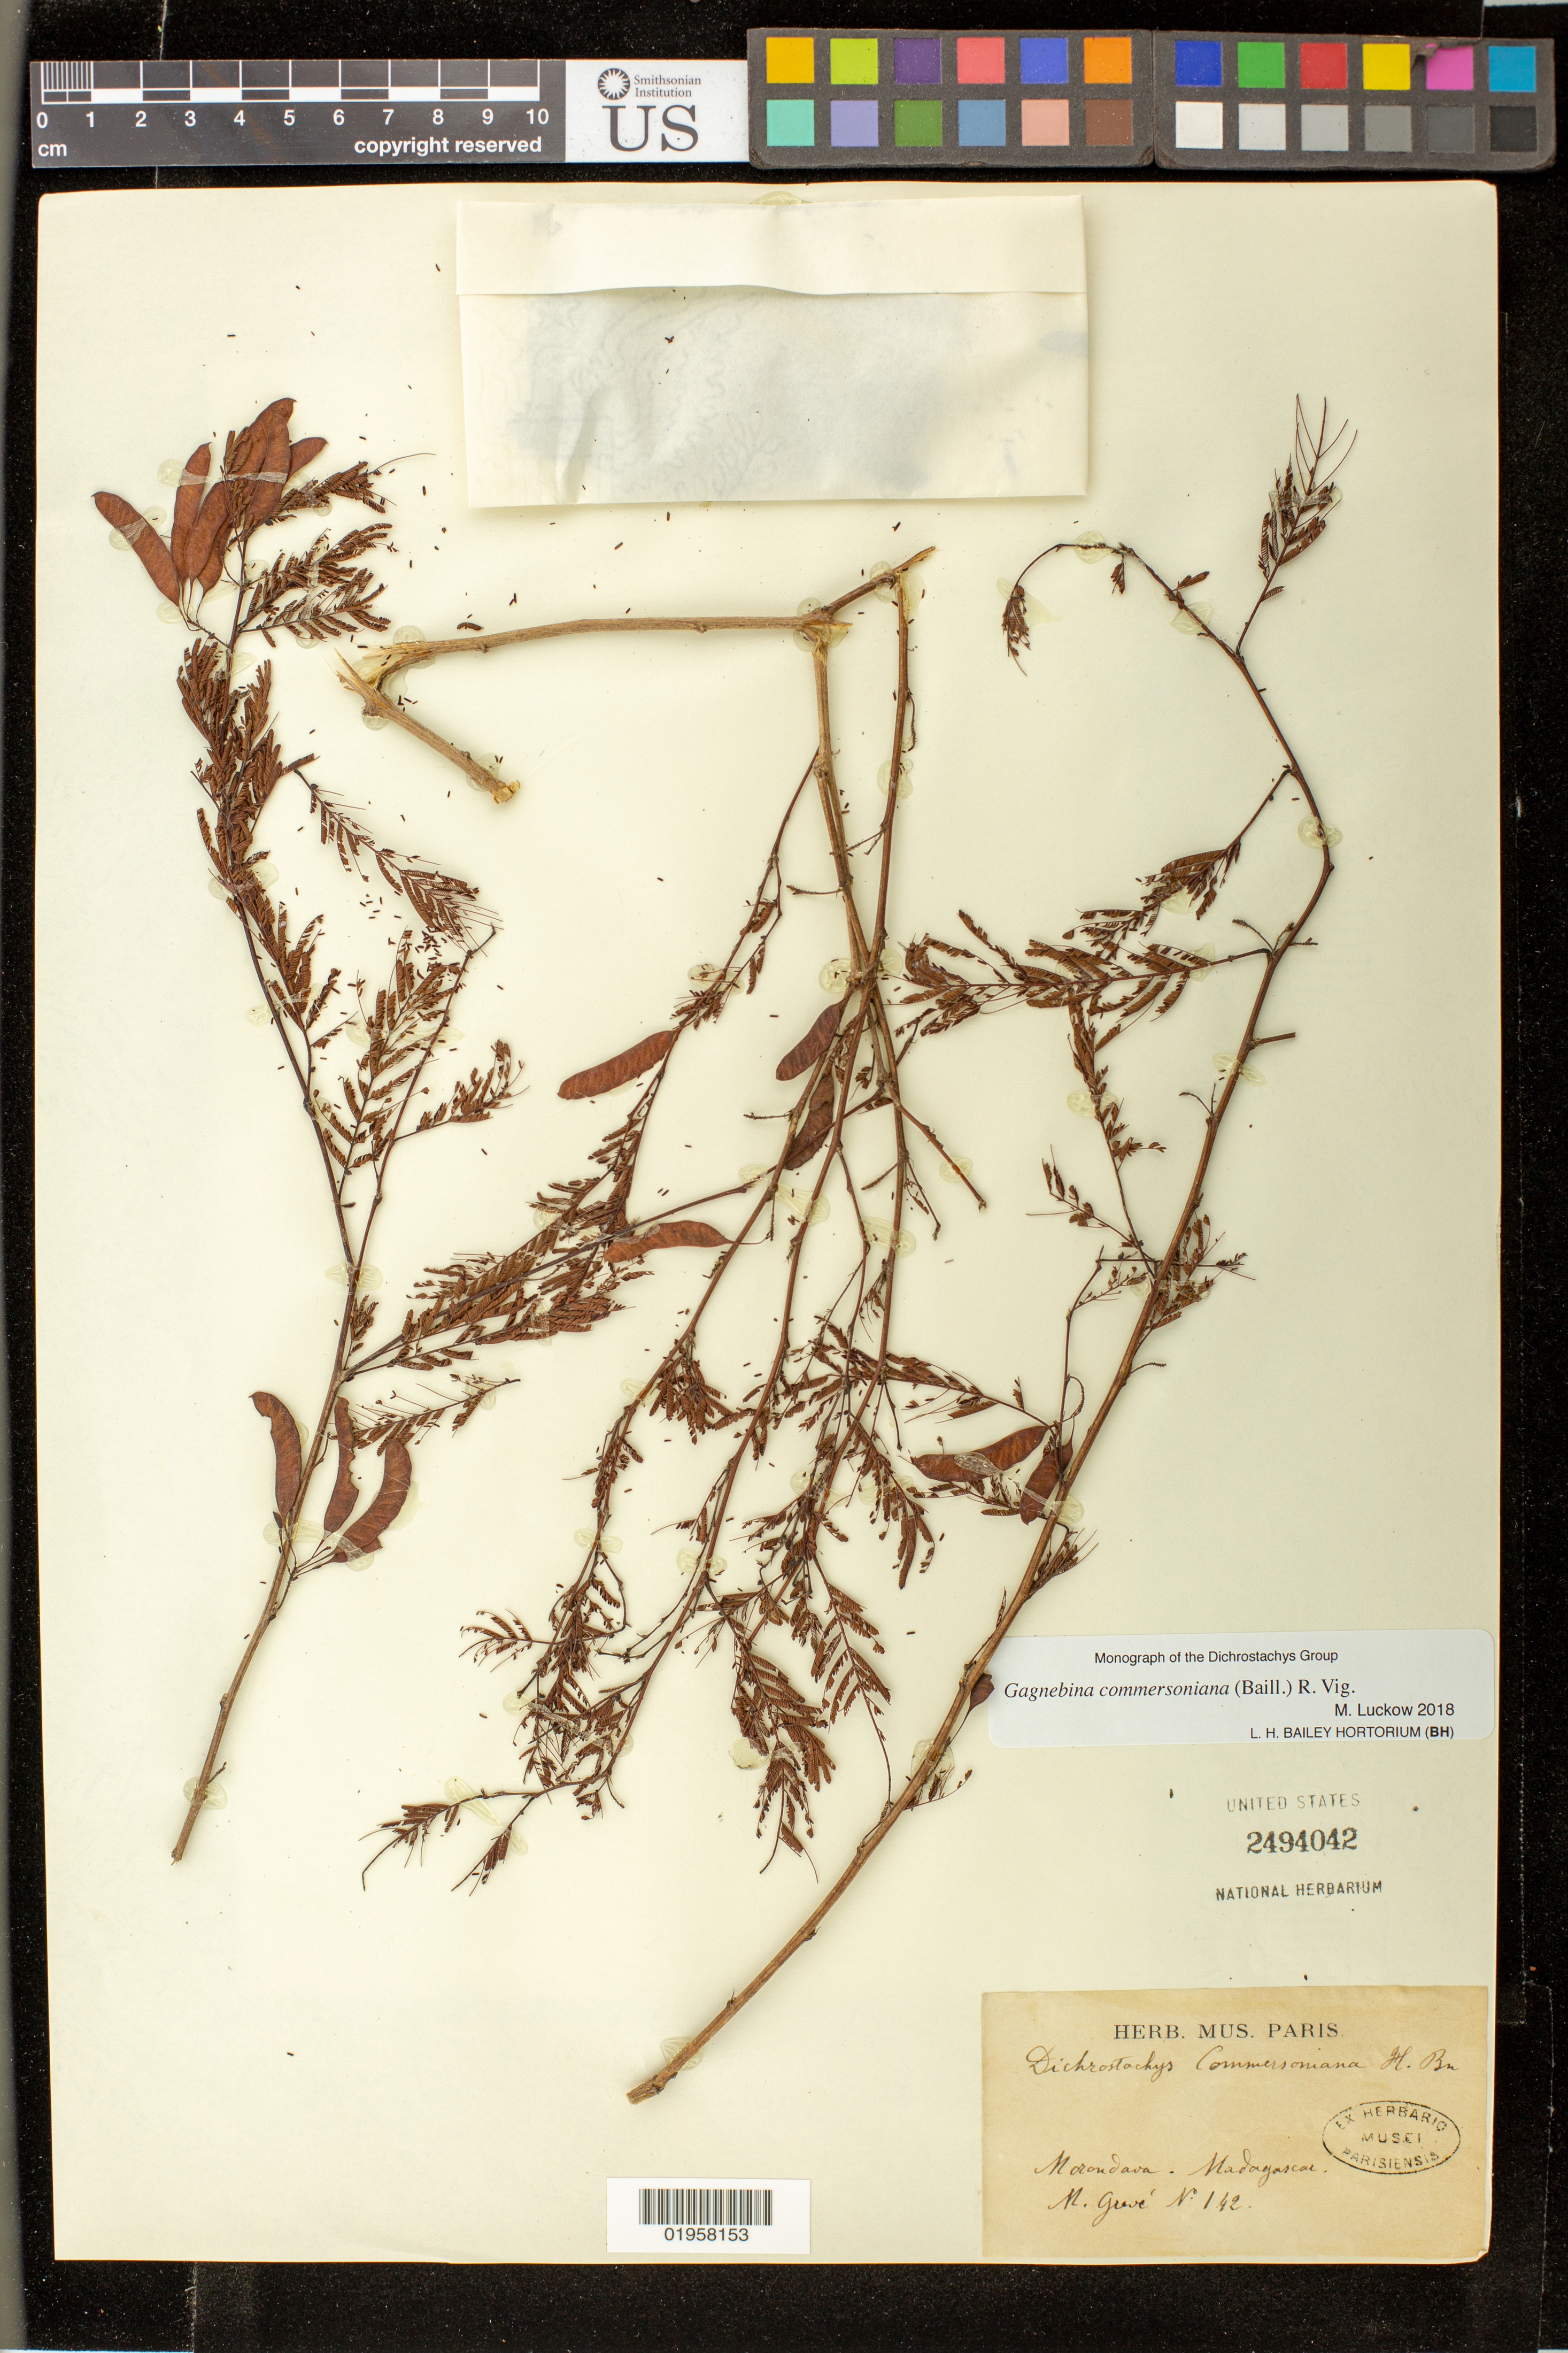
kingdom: Plantae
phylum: Tracheophyta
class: Magnoliopsida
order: Fabales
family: Fabaceae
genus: Gagnebina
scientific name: Gagnebina commersoniana (Baill.) R. Vig.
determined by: Luckow, M. A.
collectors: M. Greve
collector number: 142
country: Madagascar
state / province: Menabe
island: Madagascar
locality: Morondava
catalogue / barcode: US 2494042